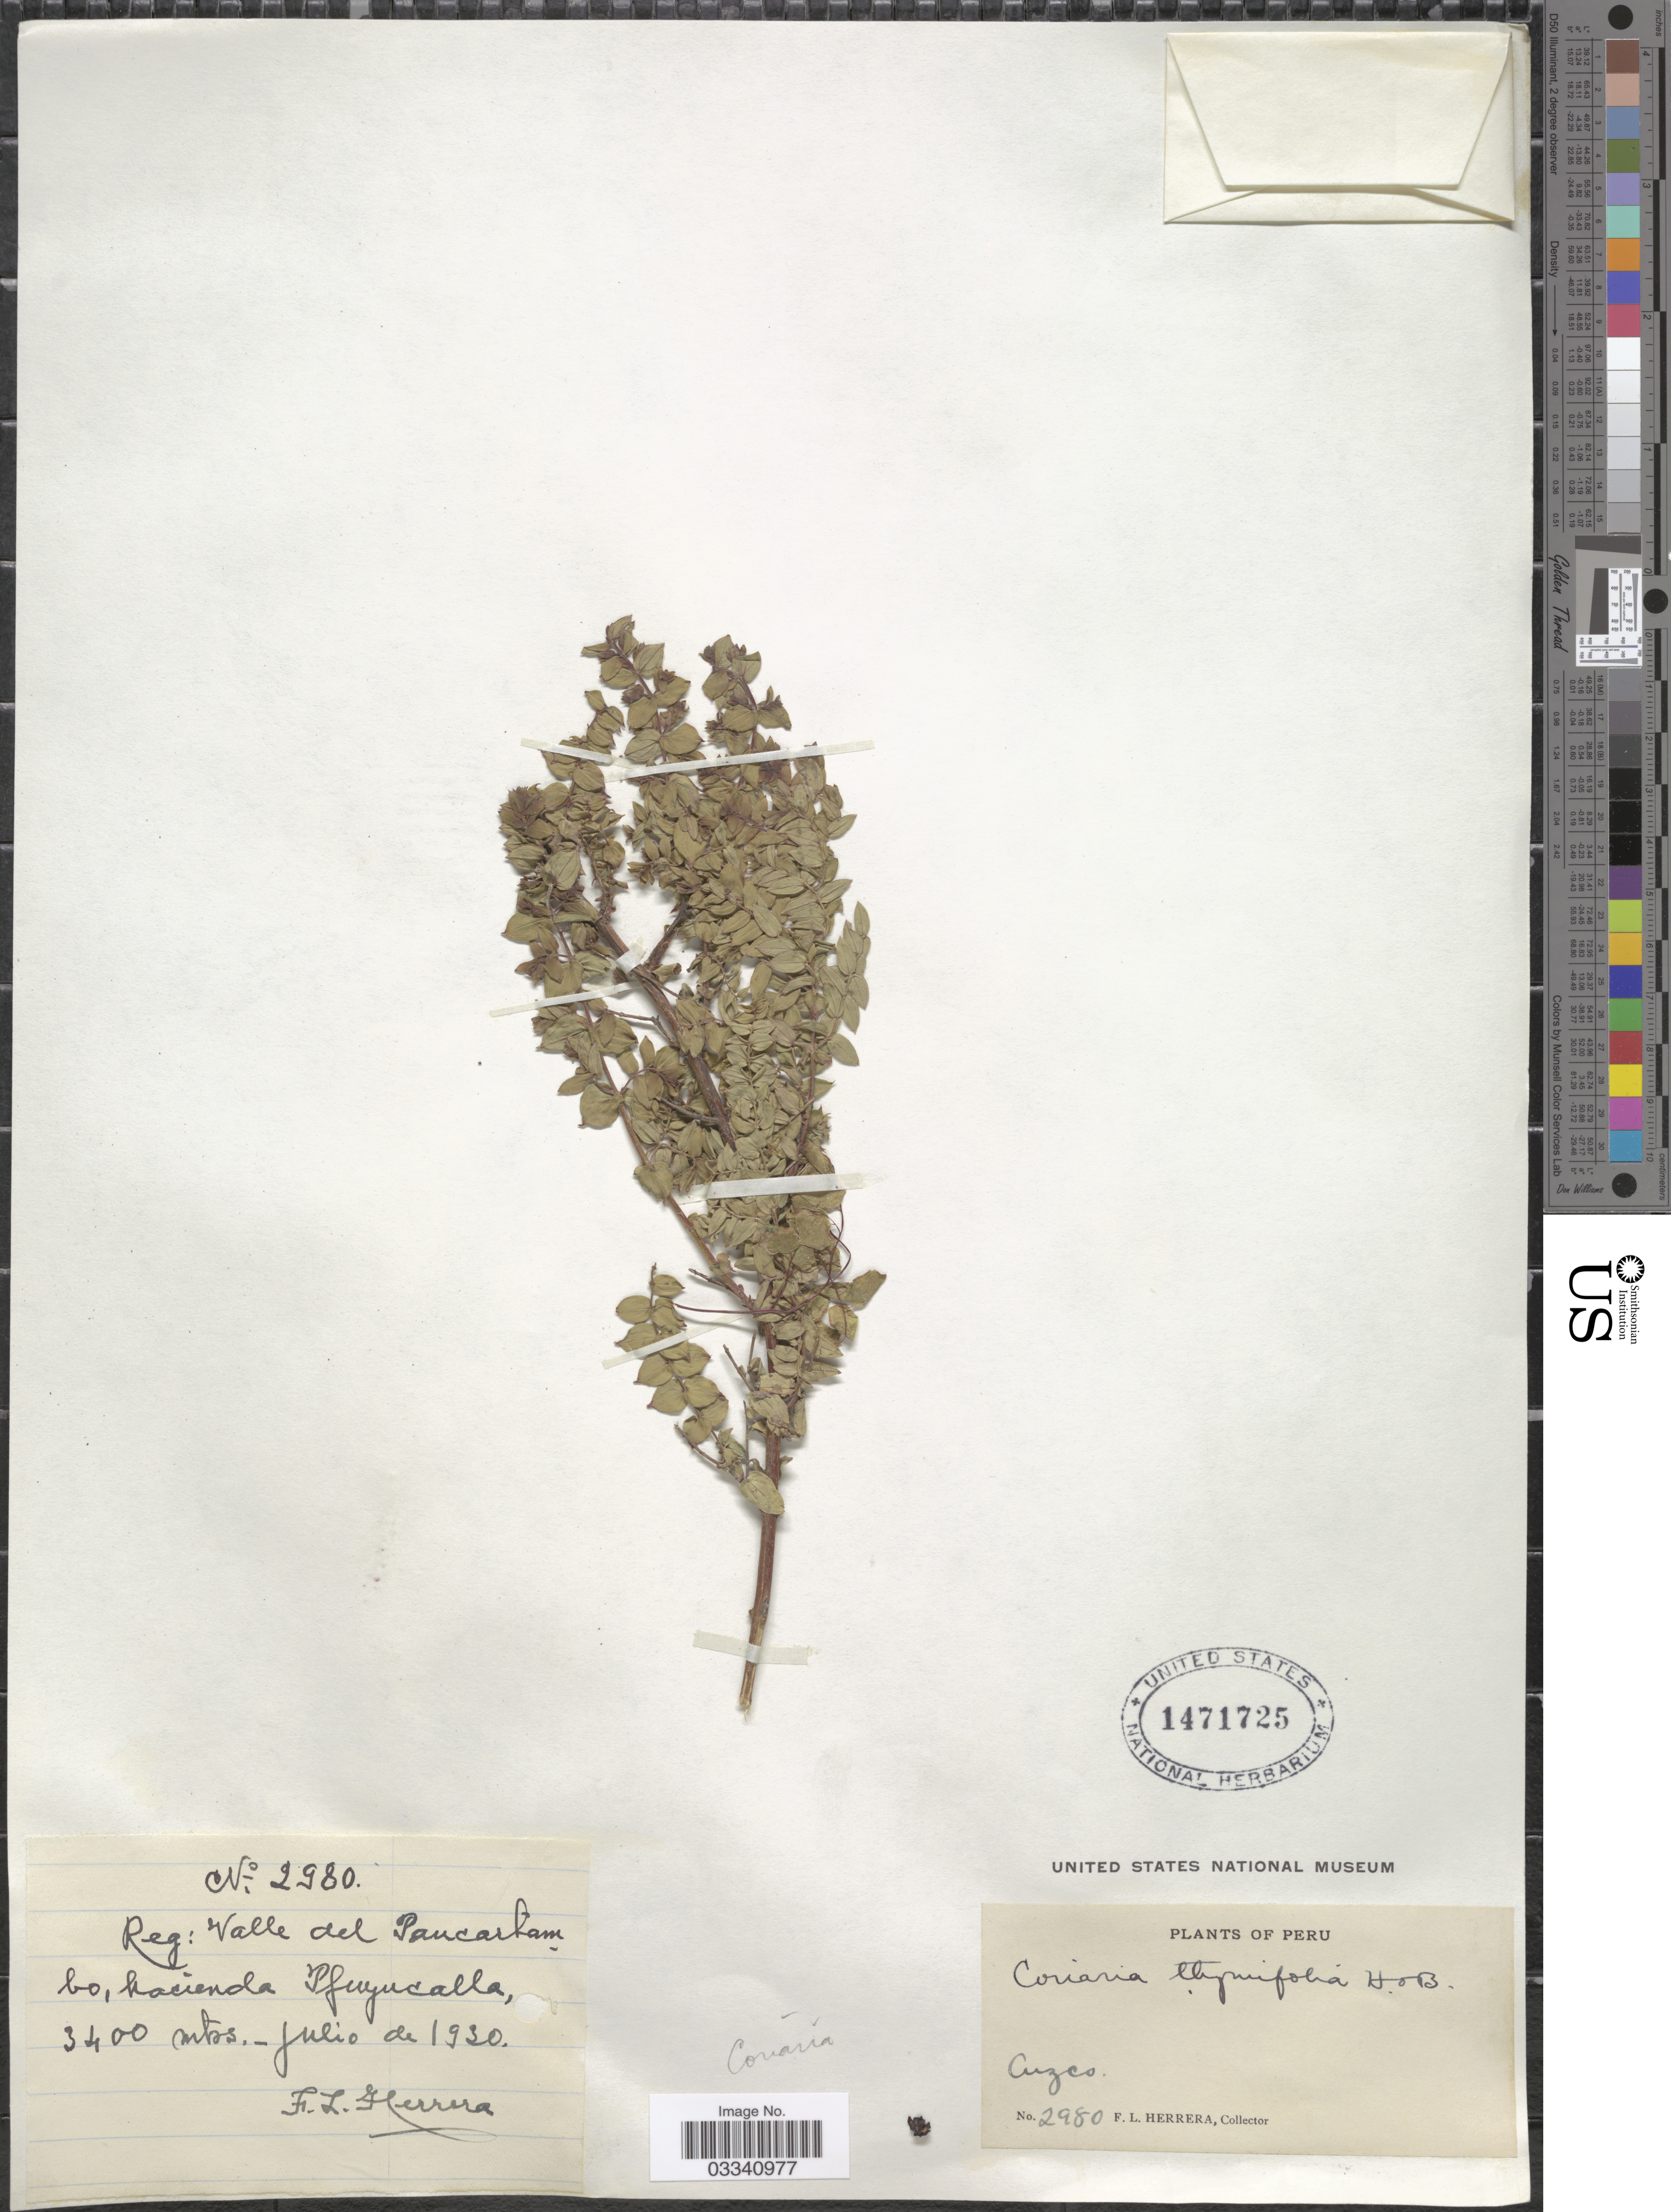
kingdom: Plantae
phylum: Tracheophyta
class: Magnoliopsida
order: Cucurbitales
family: Coriariaceae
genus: Coriaria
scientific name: Coriaria ruscifolia subsp. microphylla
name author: (Poir.) L.E. Skog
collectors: F. L. Herrera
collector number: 2980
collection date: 1930-07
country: Peru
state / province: Cusco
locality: Reg: Valle del Paucartambo, hacienda Pfuyucalla.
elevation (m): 3400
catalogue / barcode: US 1471725